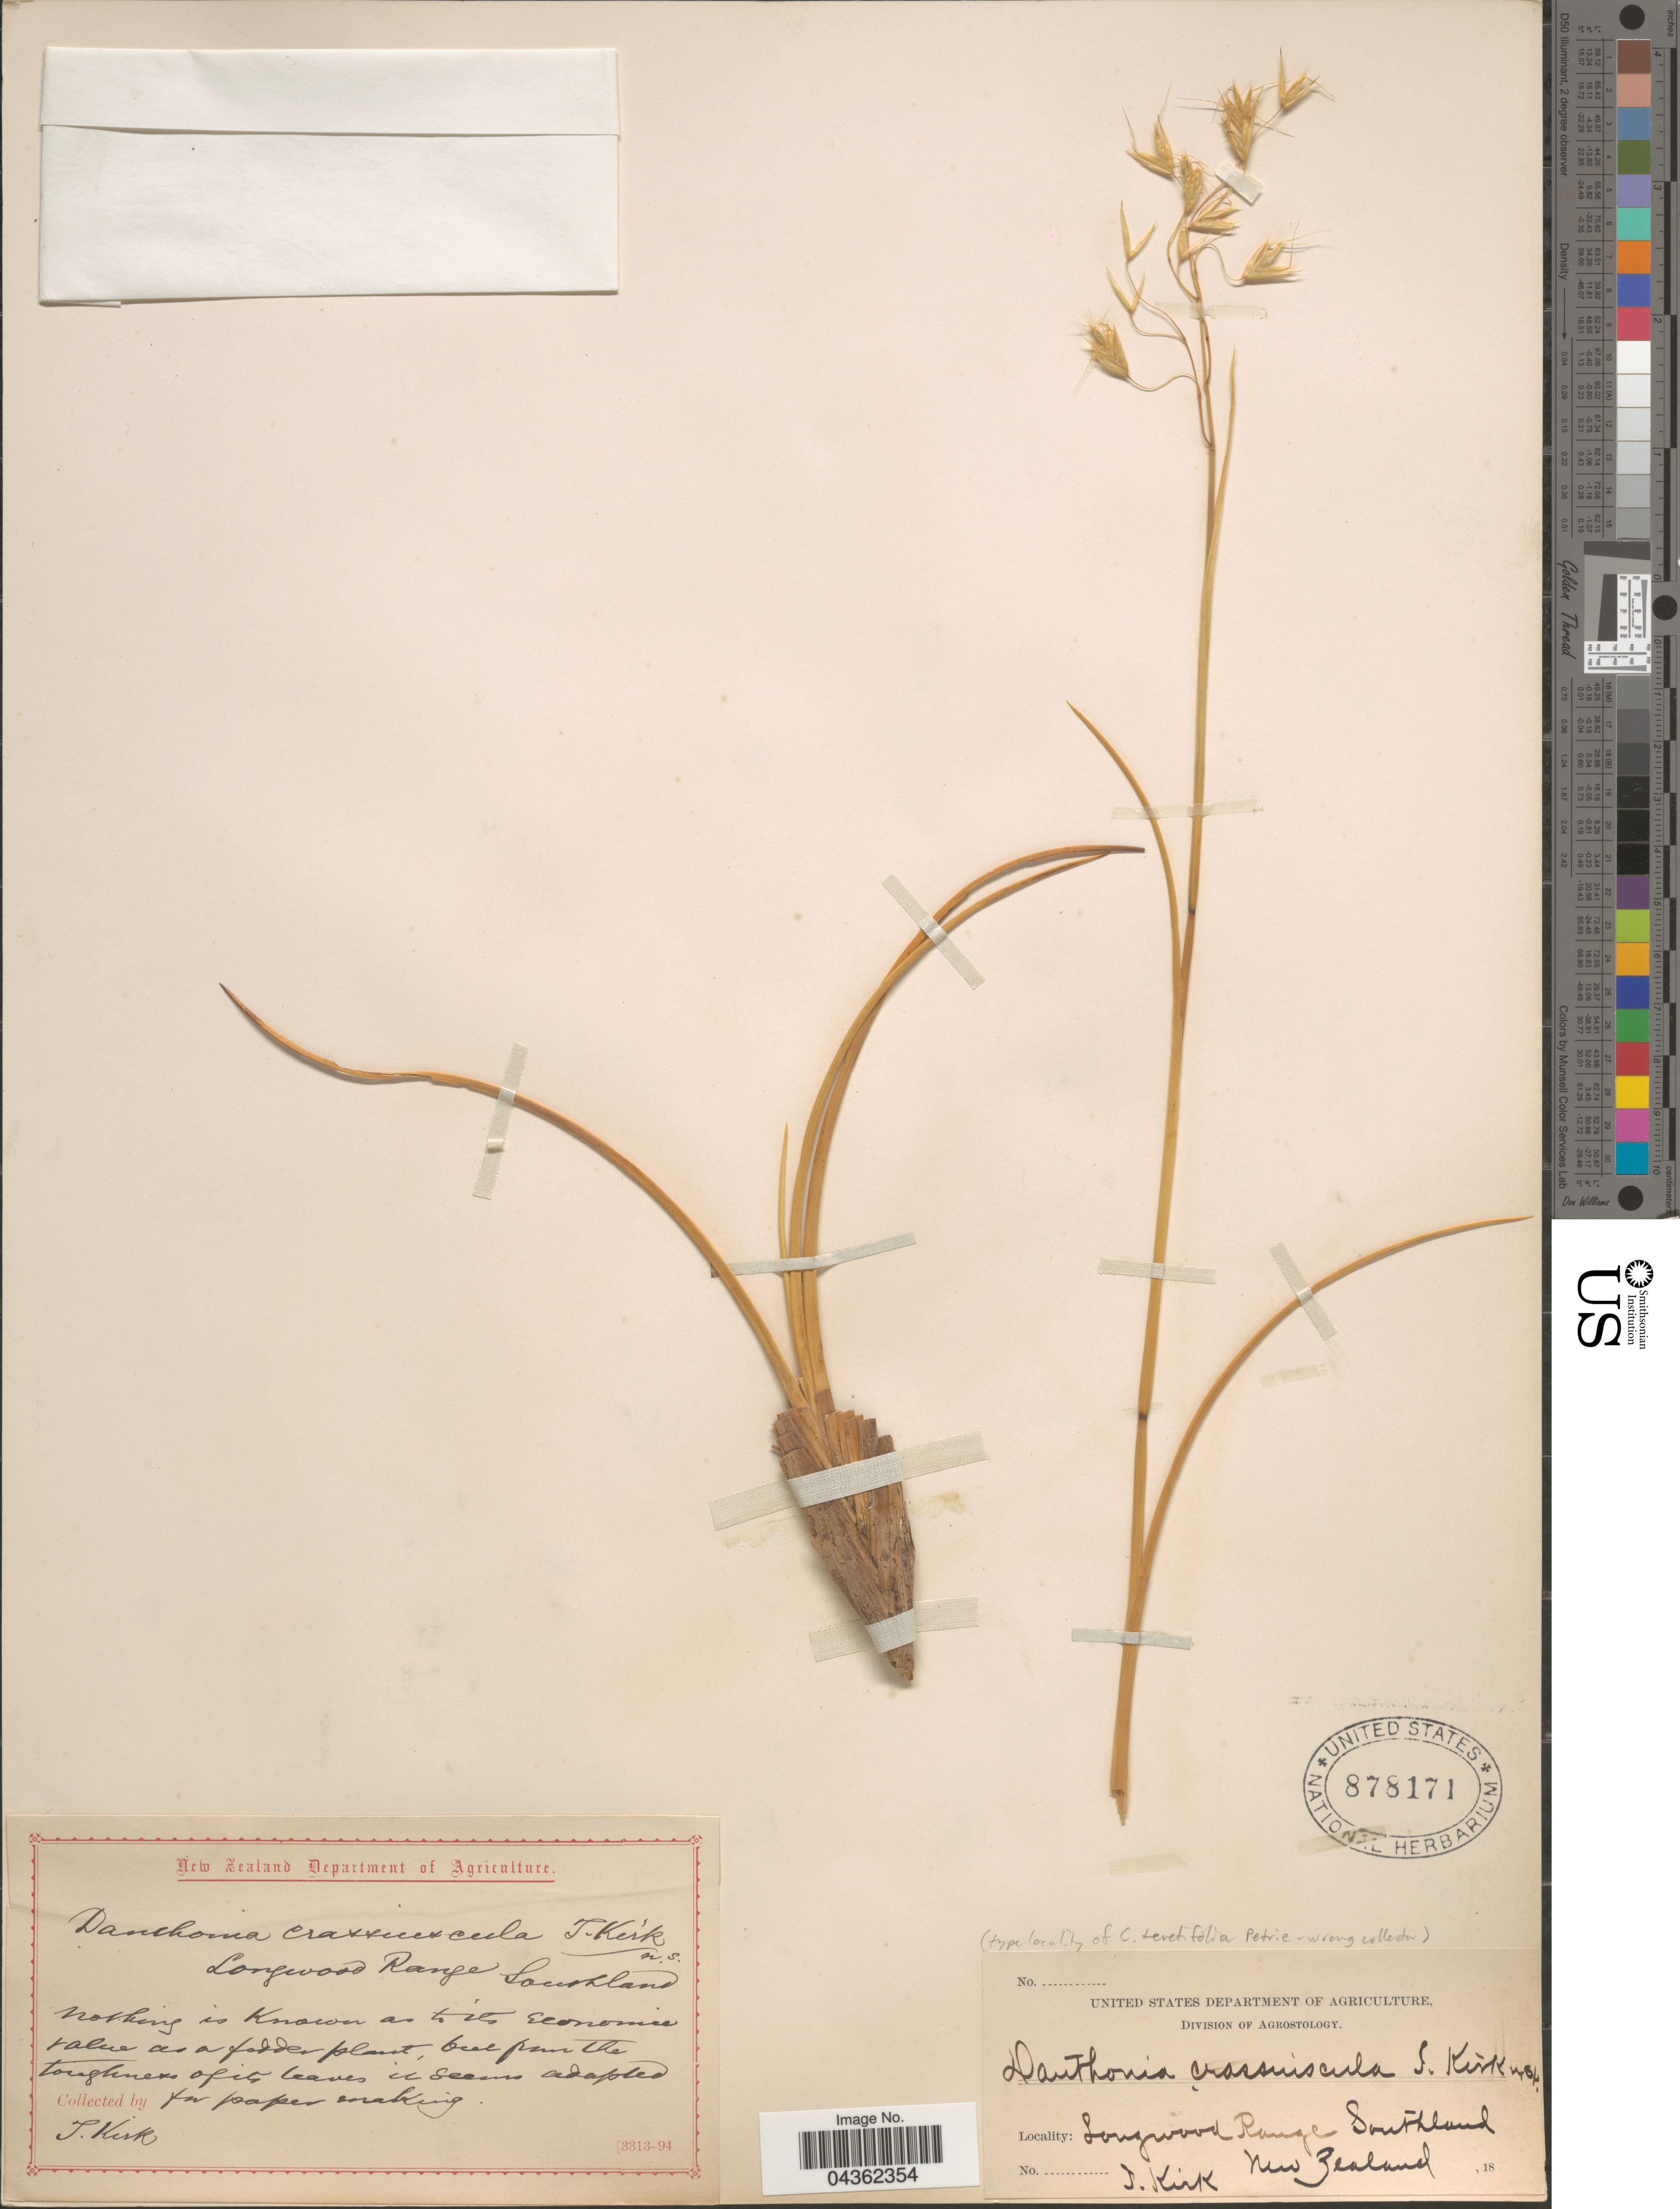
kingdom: Plantae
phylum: Tracheophyta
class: Liliopsida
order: Poales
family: Poaceae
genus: Chionochloa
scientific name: Chionochloa crassiuscula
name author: (Kirk) Zotov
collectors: T. Kirk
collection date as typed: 18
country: New Zealand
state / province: Southland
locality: Longwood Range.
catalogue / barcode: US 878171